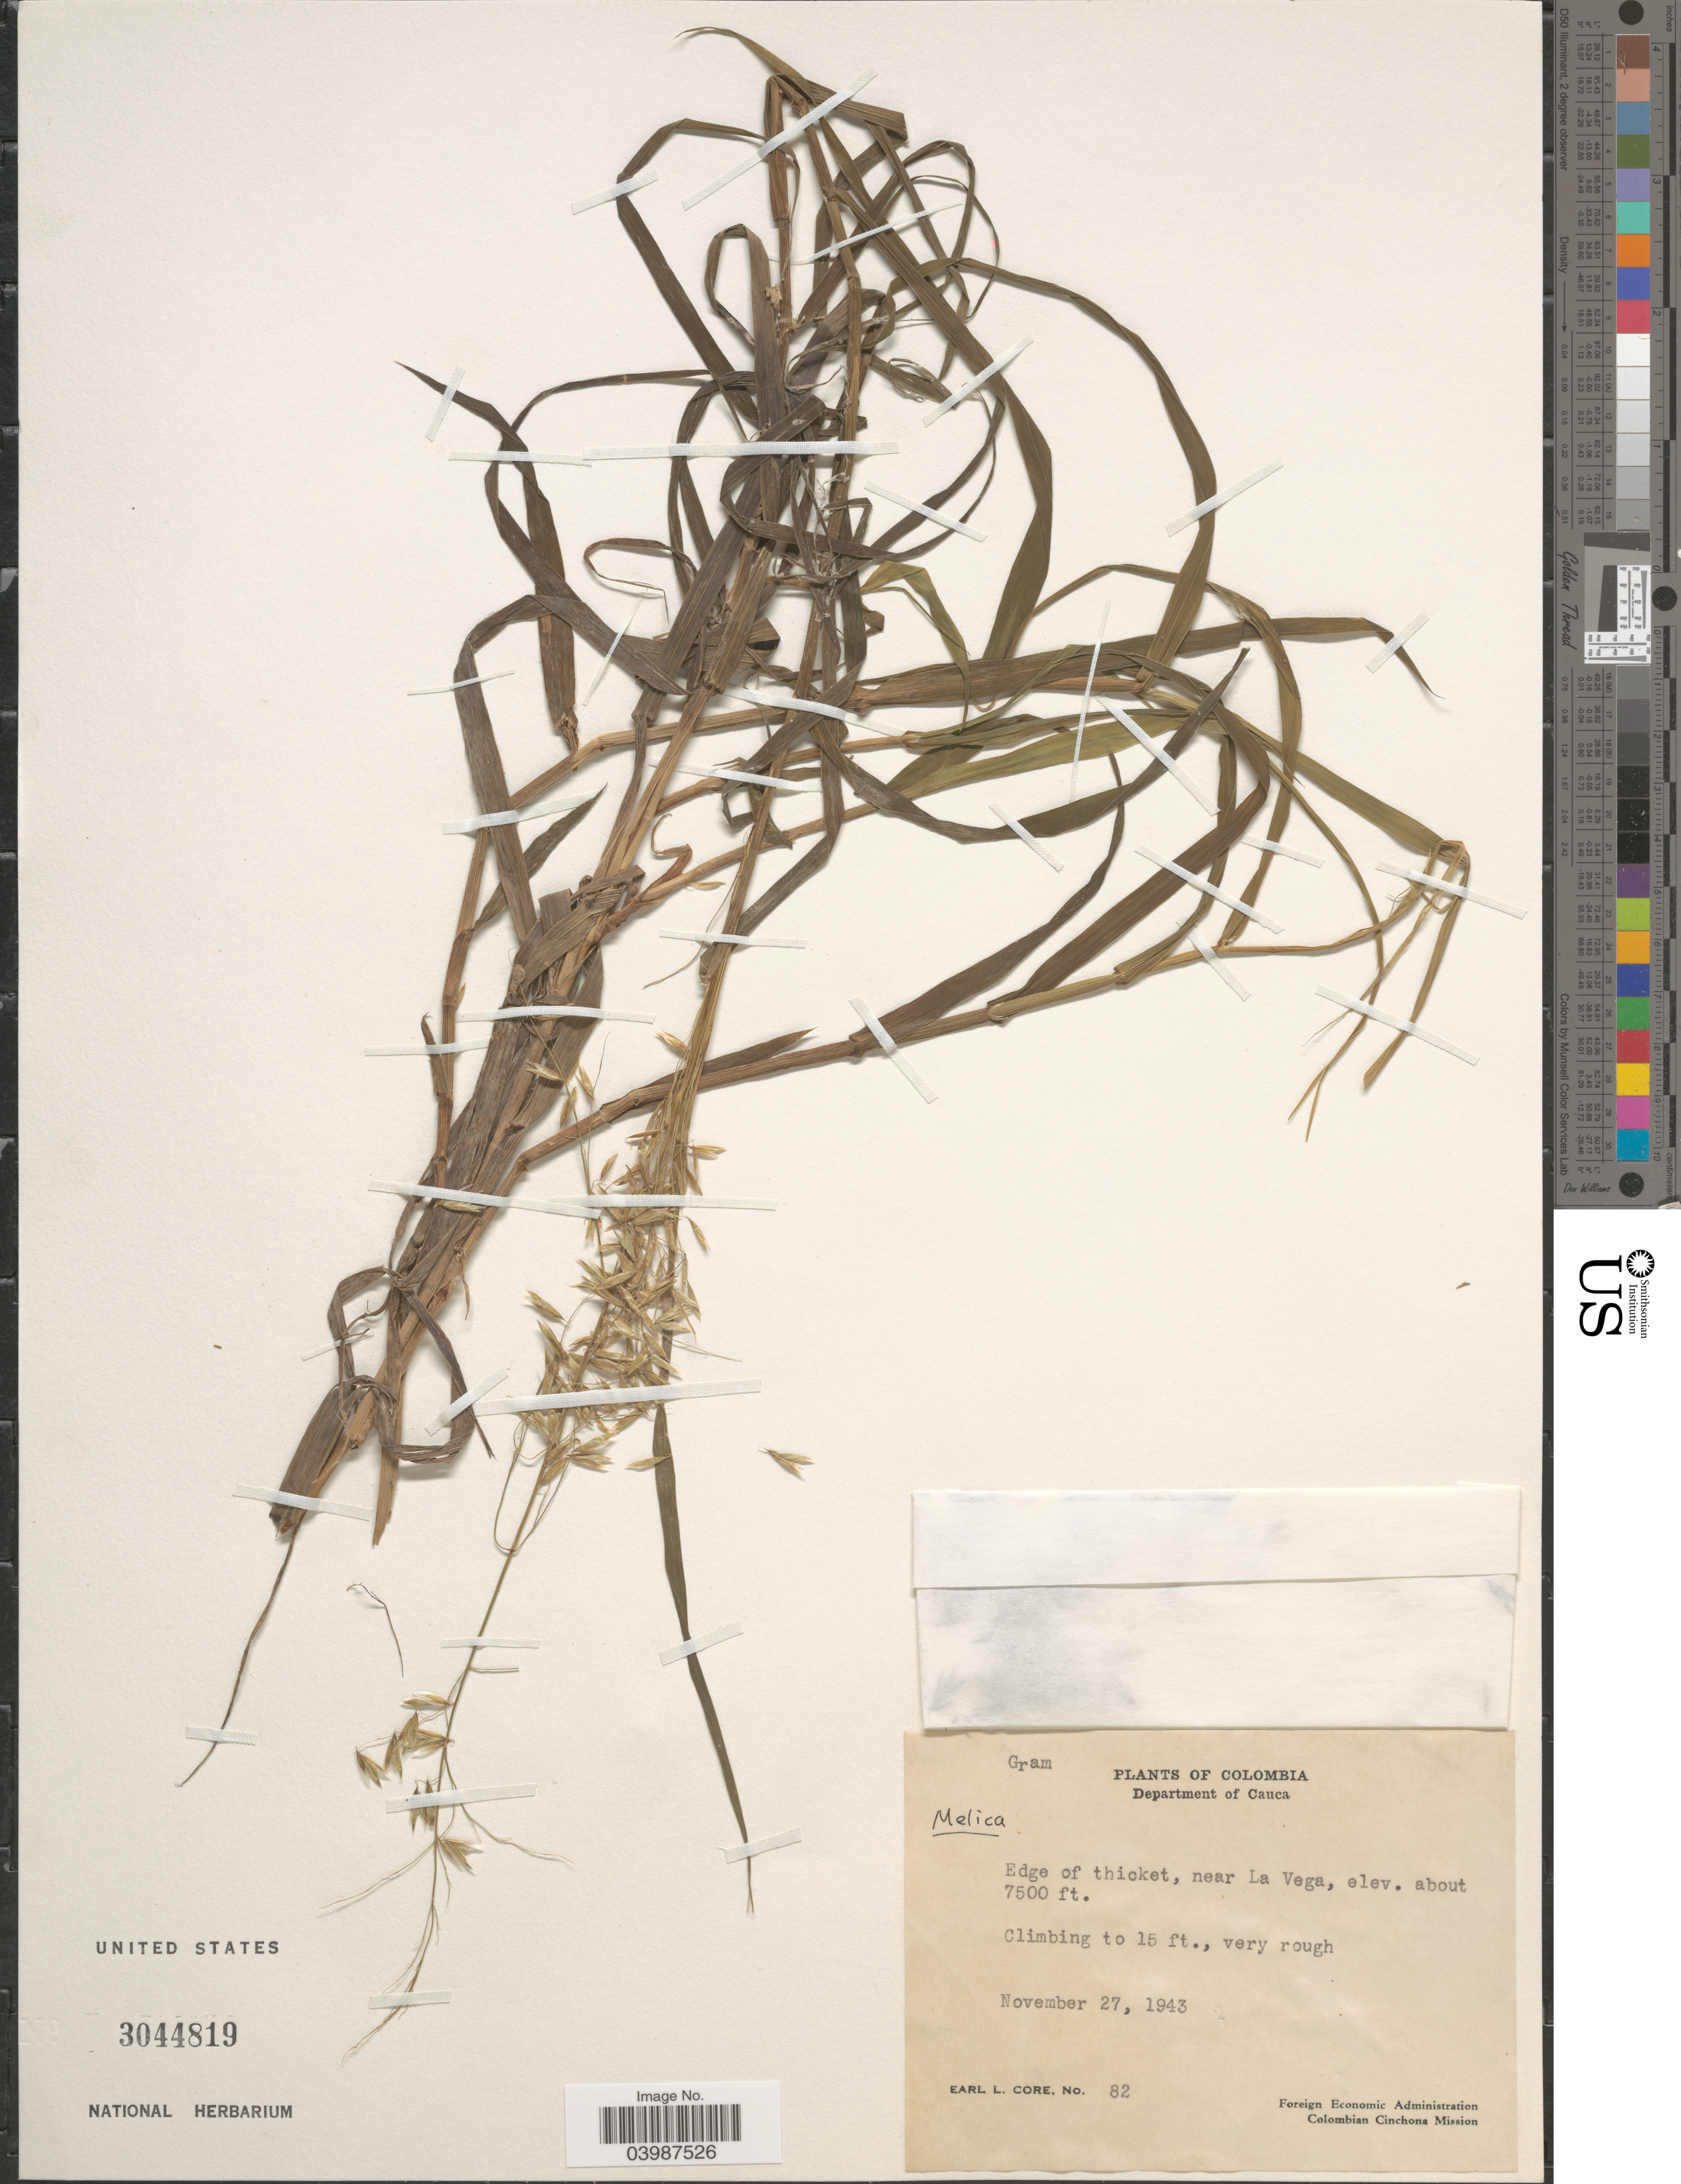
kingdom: Plantae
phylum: Tracheophyta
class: Liliopsida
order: Poales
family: Poaceae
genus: Melica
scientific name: Melica sp.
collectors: E. L. Core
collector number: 82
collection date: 1943-11-27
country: Colombia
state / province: Cauca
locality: Department of Cauca. Edge of thicket, near La Vega.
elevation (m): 2286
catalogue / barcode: US 3044819